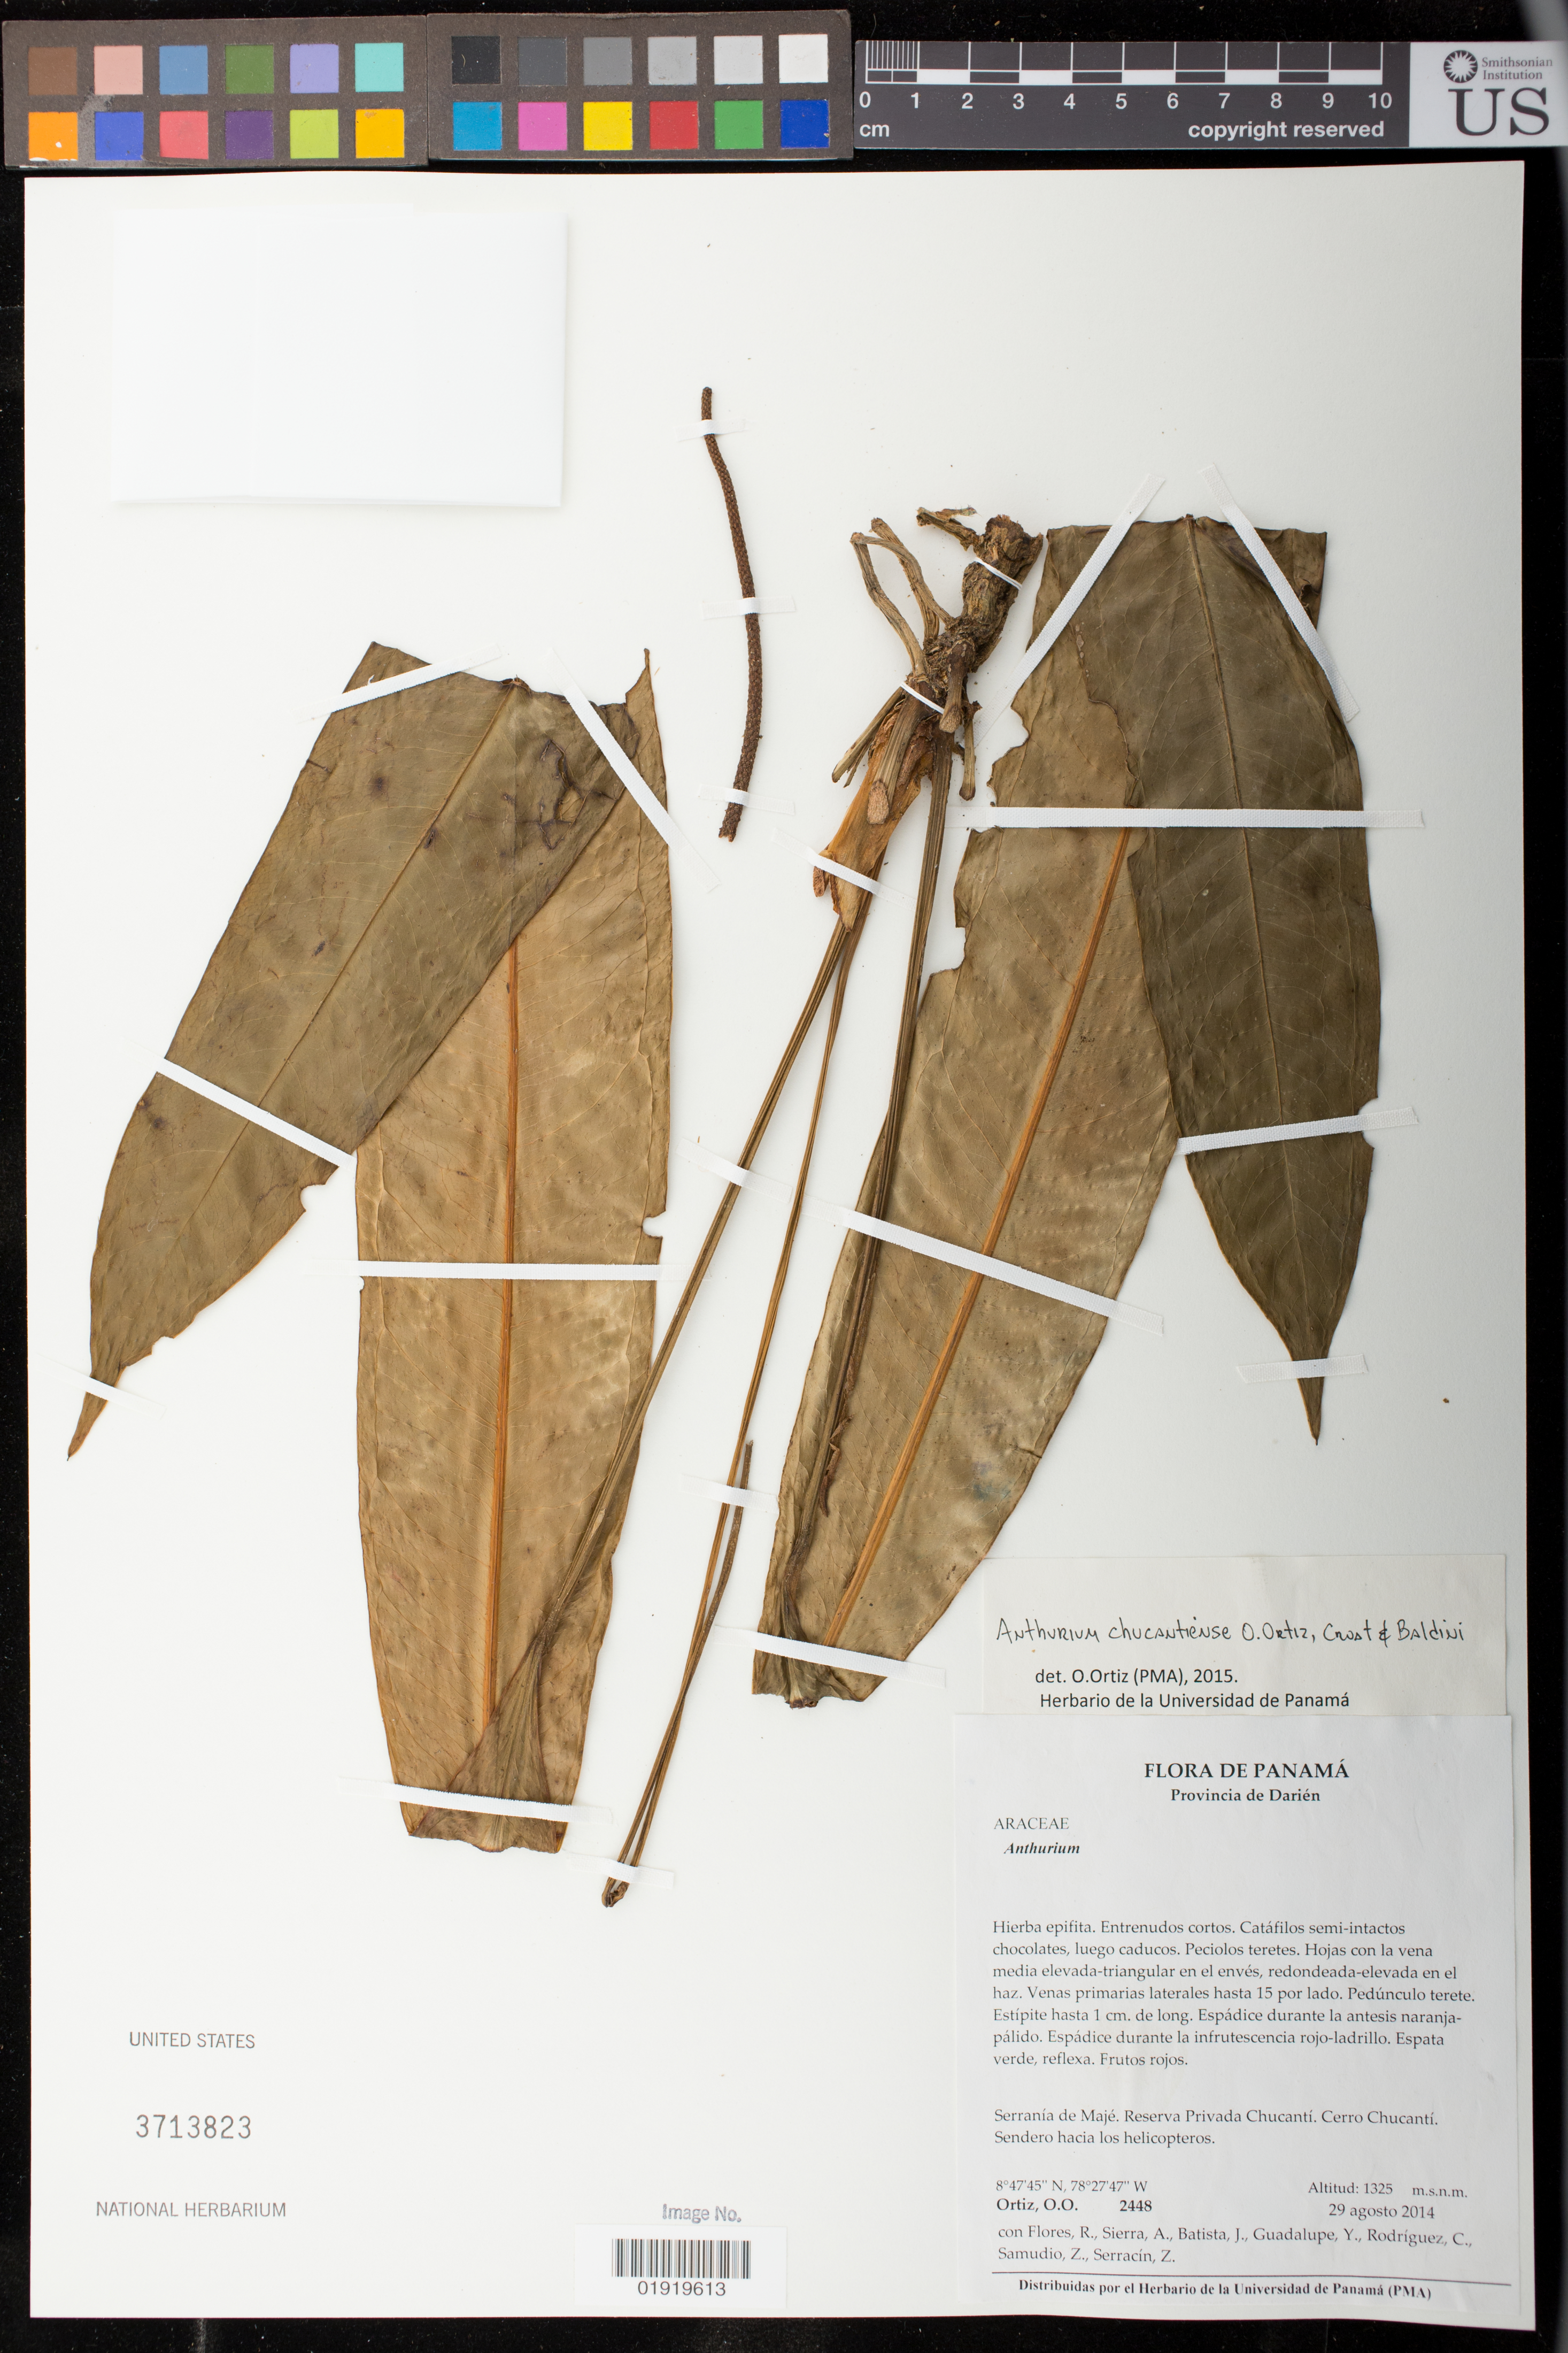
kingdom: Plantae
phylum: Tracheophyta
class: Liliopsida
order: Alismatales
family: Araceae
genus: Anthurium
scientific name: Anthurium chucantiense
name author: O. Ortiz et al.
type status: Isotype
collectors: O. O. Ortiz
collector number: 2448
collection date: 2014-08-29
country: Panama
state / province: Darién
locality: Provincia de Darién. Serranía de Majé. Reserva Privada Chucantí. Cerro Chucantí. Sendero hacia los helicopteros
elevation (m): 1325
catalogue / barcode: US 3713823